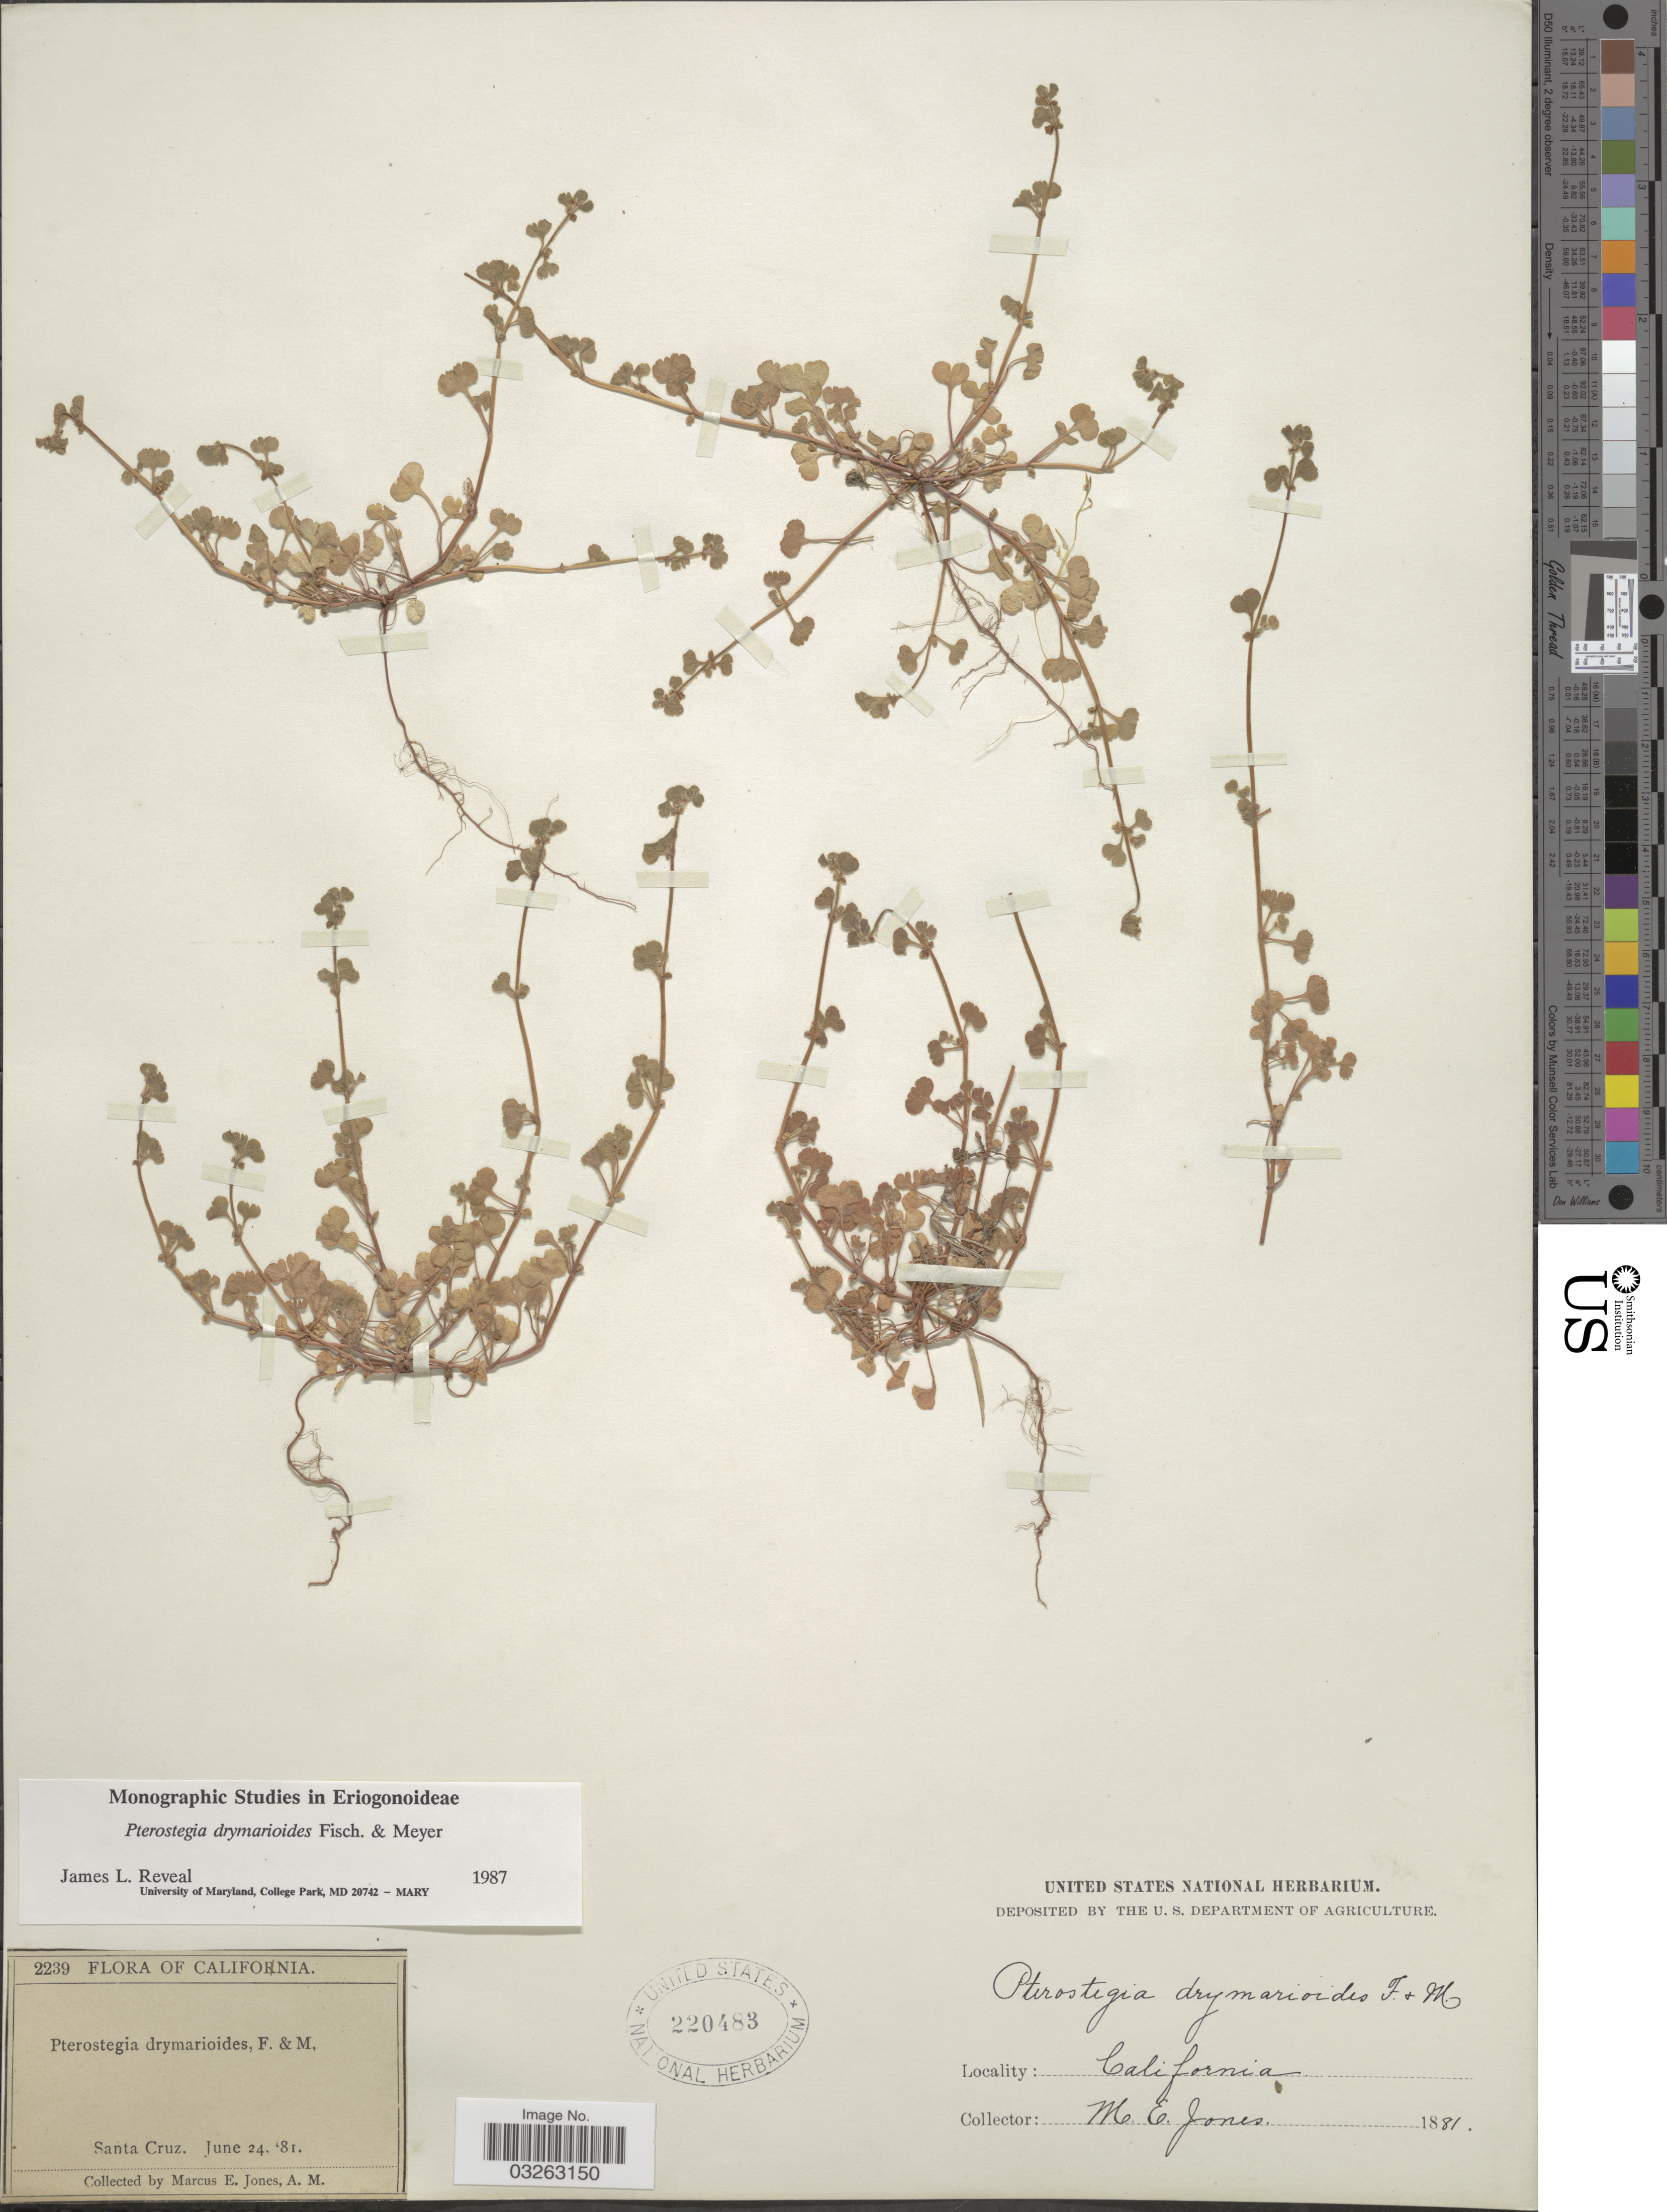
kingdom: Plantae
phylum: Tracheophyta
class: Magnoliopsida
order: Caryophyllales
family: Polygonaceae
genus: Pterostegia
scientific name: Pterostegia drymarioides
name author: Fisch. & C.A. Mey.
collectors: M. E. Jones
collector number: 2239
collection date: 1881-06-24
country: United States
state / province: California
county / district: Santa Cruz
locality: Santa Cruz.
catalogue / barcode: US 220483